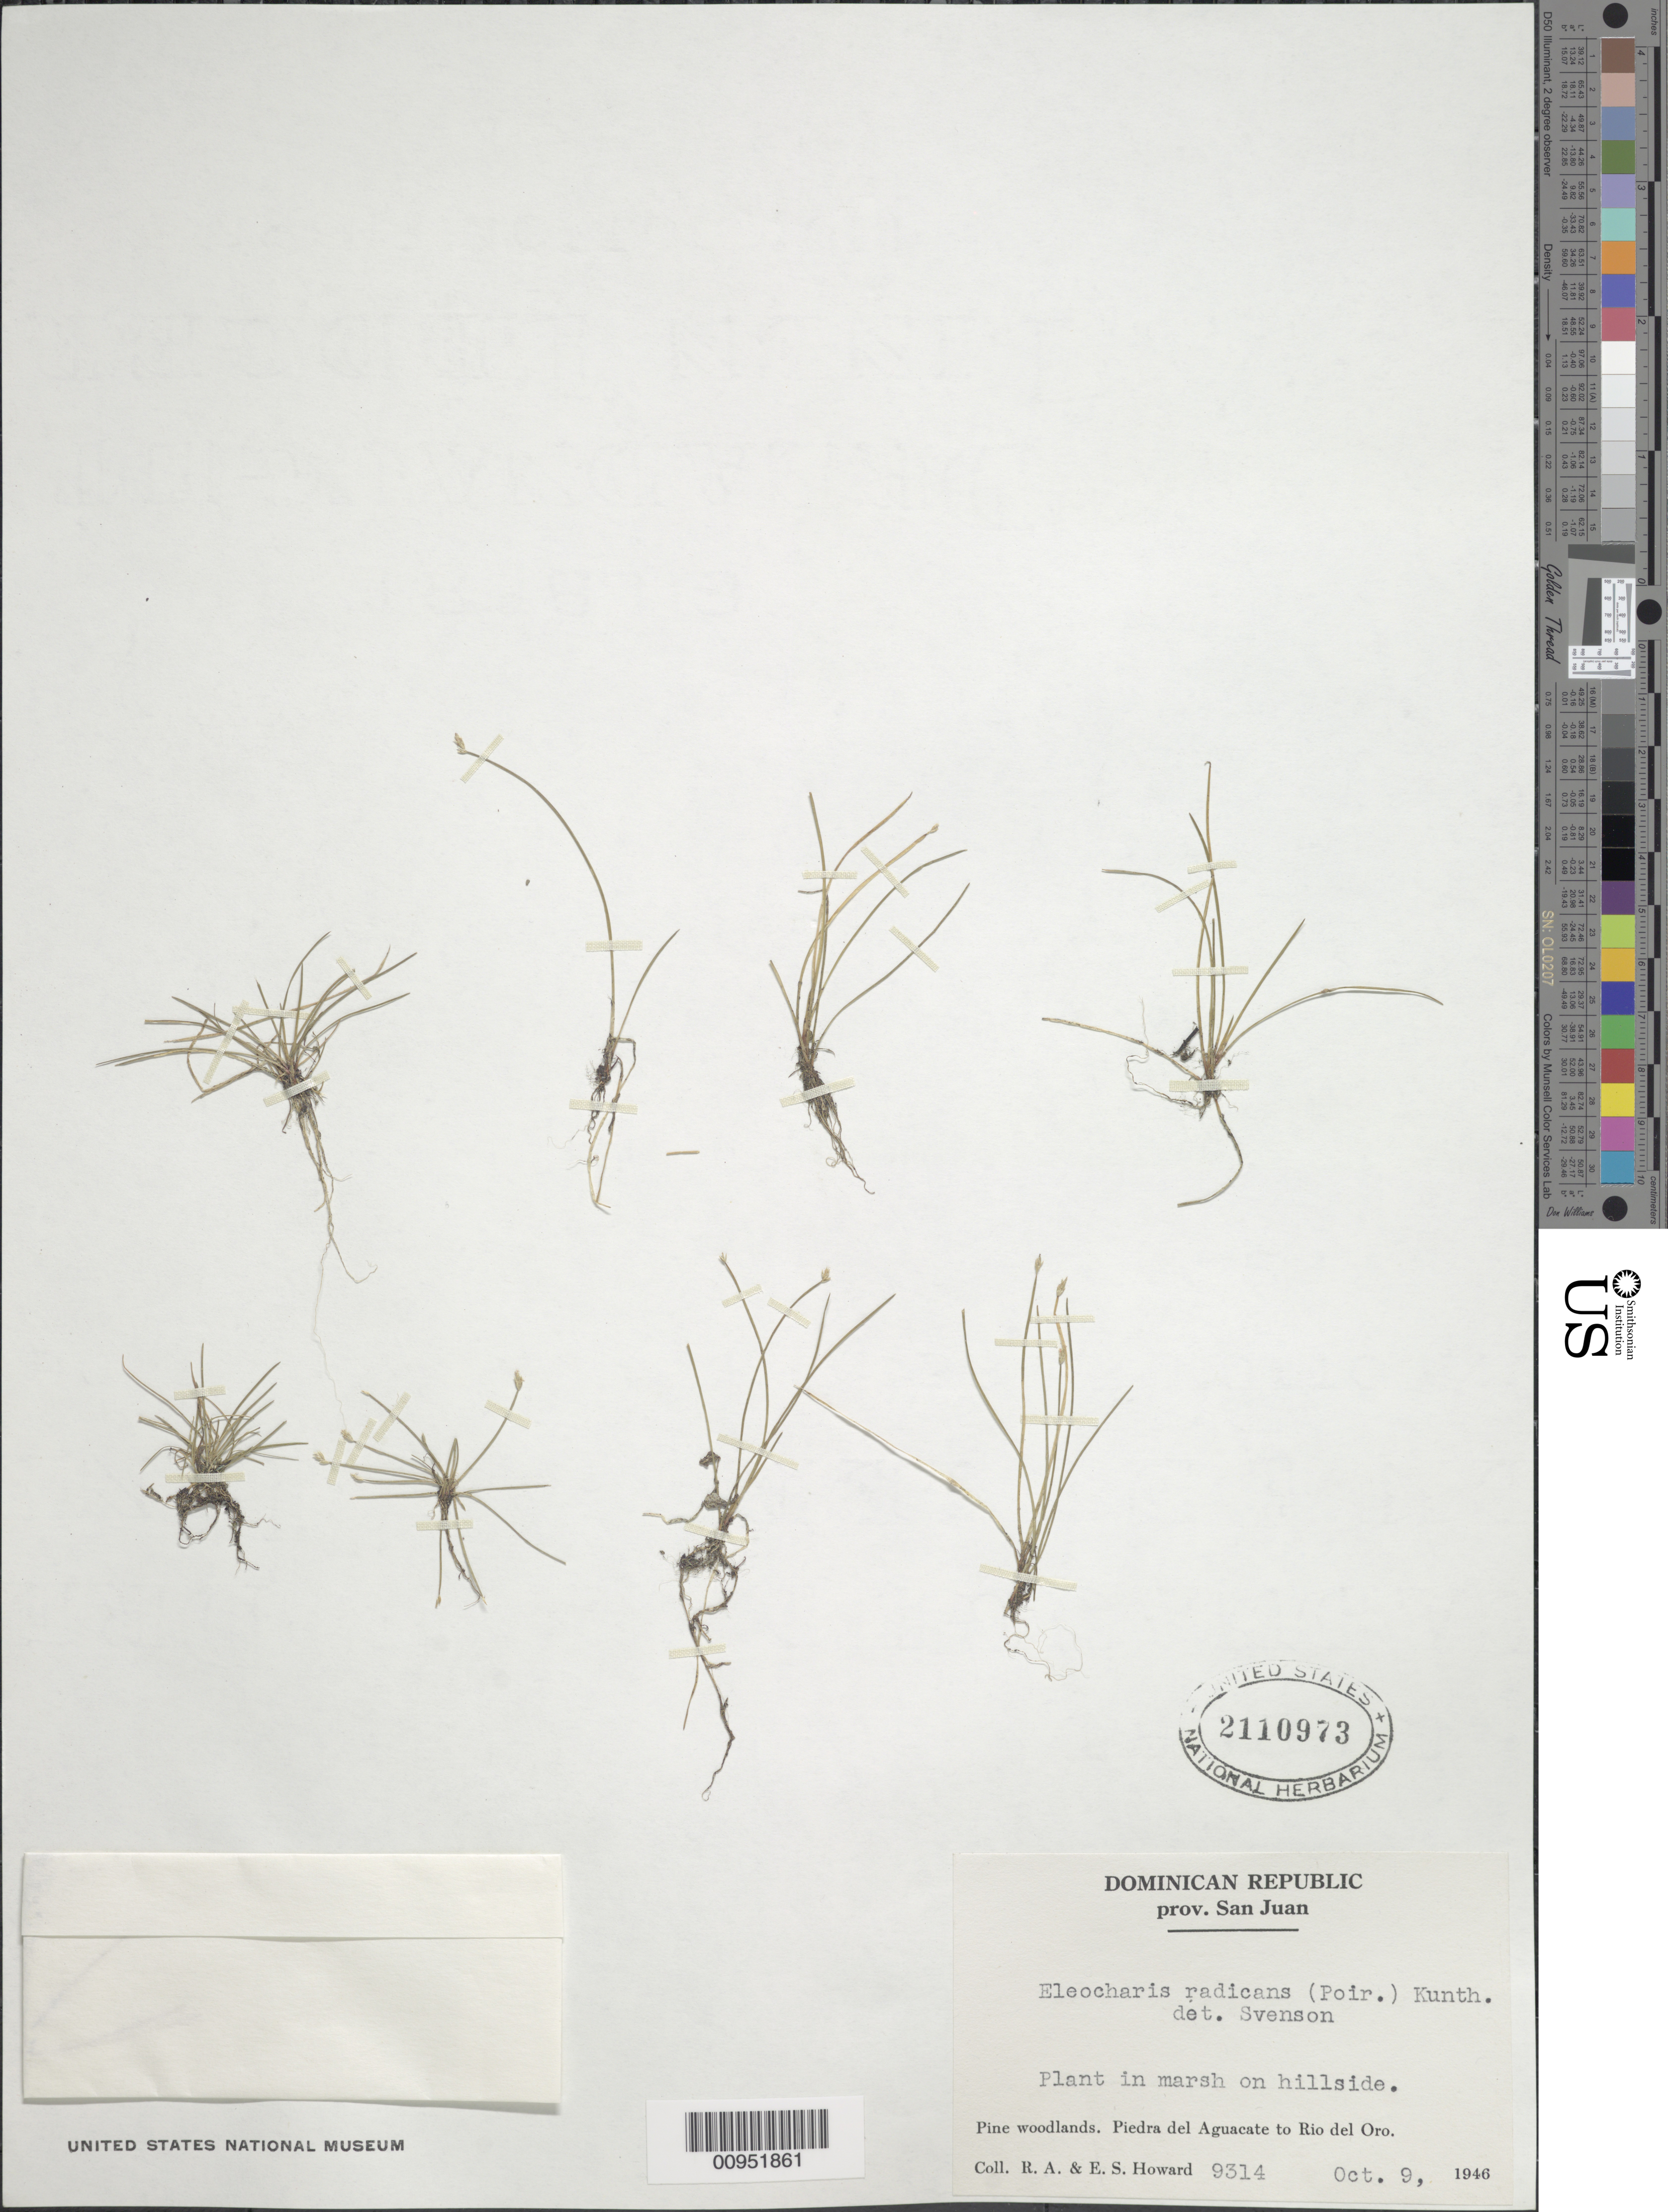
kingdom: Plantae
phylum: Tracheophyta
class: Liliopsida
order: Poales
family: Cyperaceae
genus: Eleocharis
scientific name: Eleocharis radicans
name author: (A. Dietrich) Kunth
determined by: Svenson, --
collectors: R. A. Howard & E. S. Howard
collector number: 9314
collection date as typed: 09 Oct 1946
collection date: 1946-10-09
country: Dominican Republic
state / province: San Juan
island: Hispaniola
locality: Pine woodlands, Piedra del Aguacate to Rio del Oro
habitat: In marsh on hillside of pine woodlands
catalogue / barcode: US 2110973